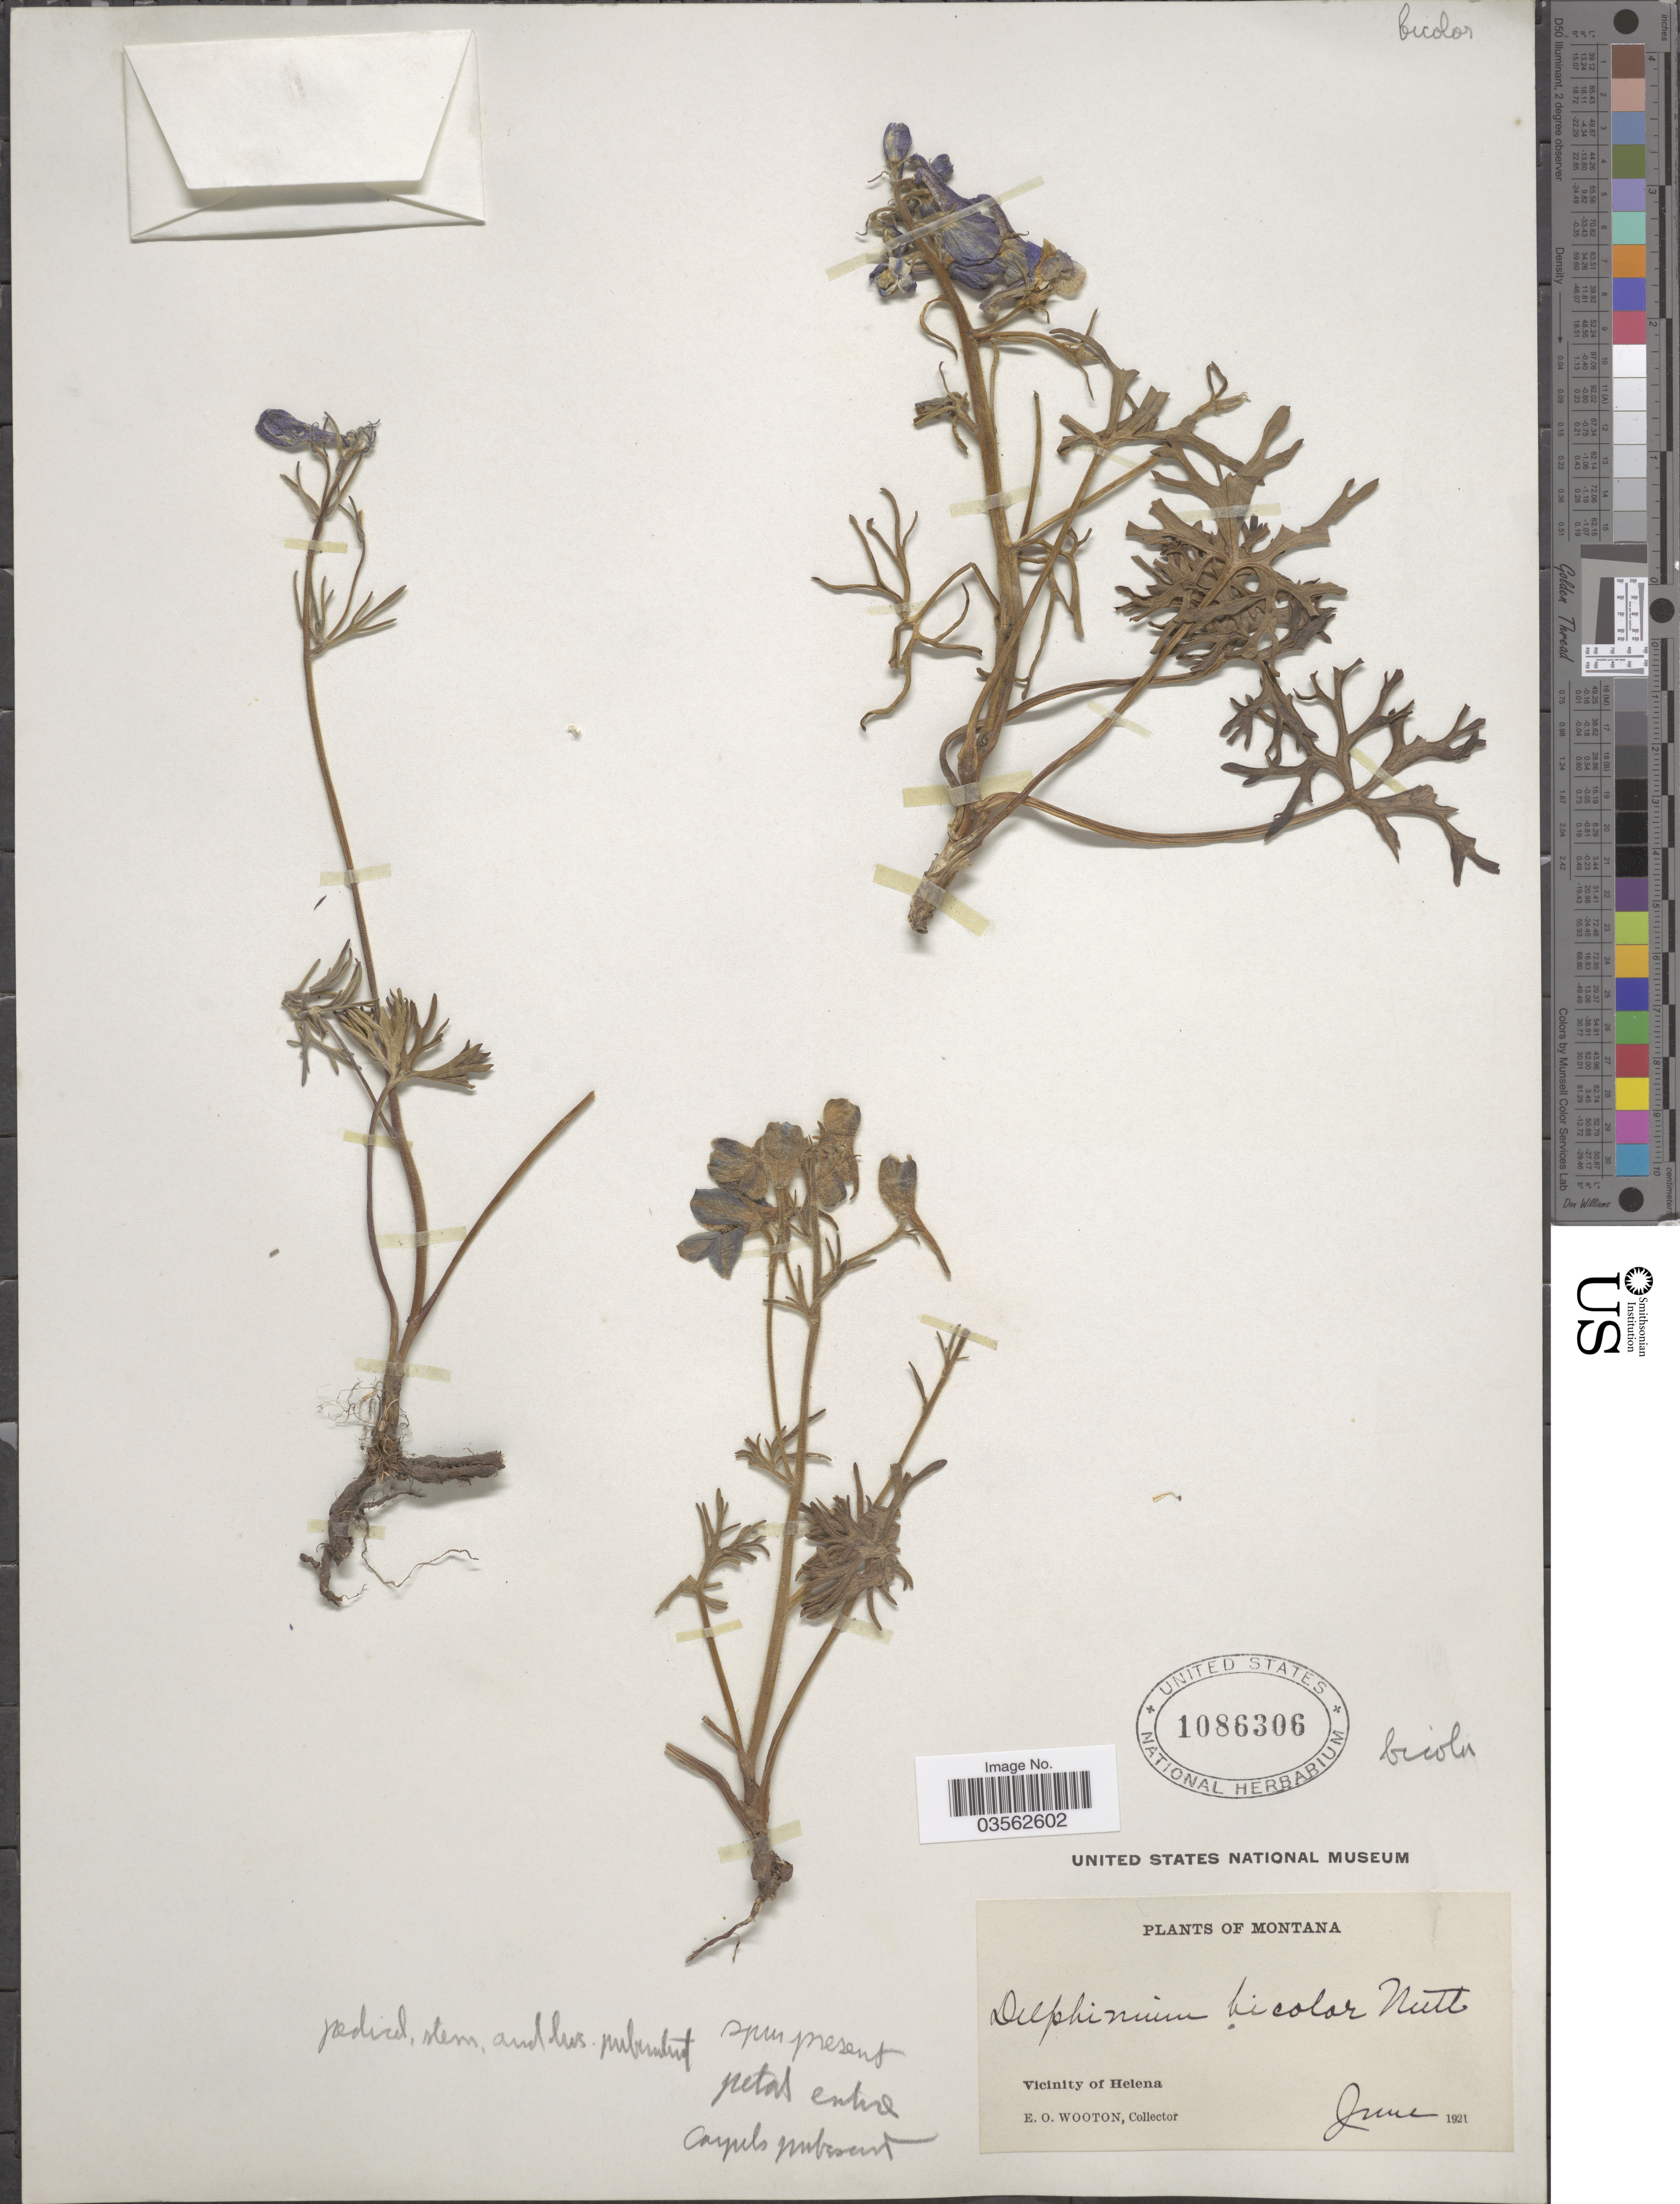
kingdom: Plantae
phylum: Tracheophyta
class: Magnoliopsida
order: Ranunculales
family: Ranunculaceae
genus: Delphinium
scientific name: Delphinium bicolor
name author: Nutt.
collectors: E. O. Wooton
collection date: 1921-06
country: United States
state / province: Montana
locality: Vicinity of Helena.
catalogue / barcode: US 1086306